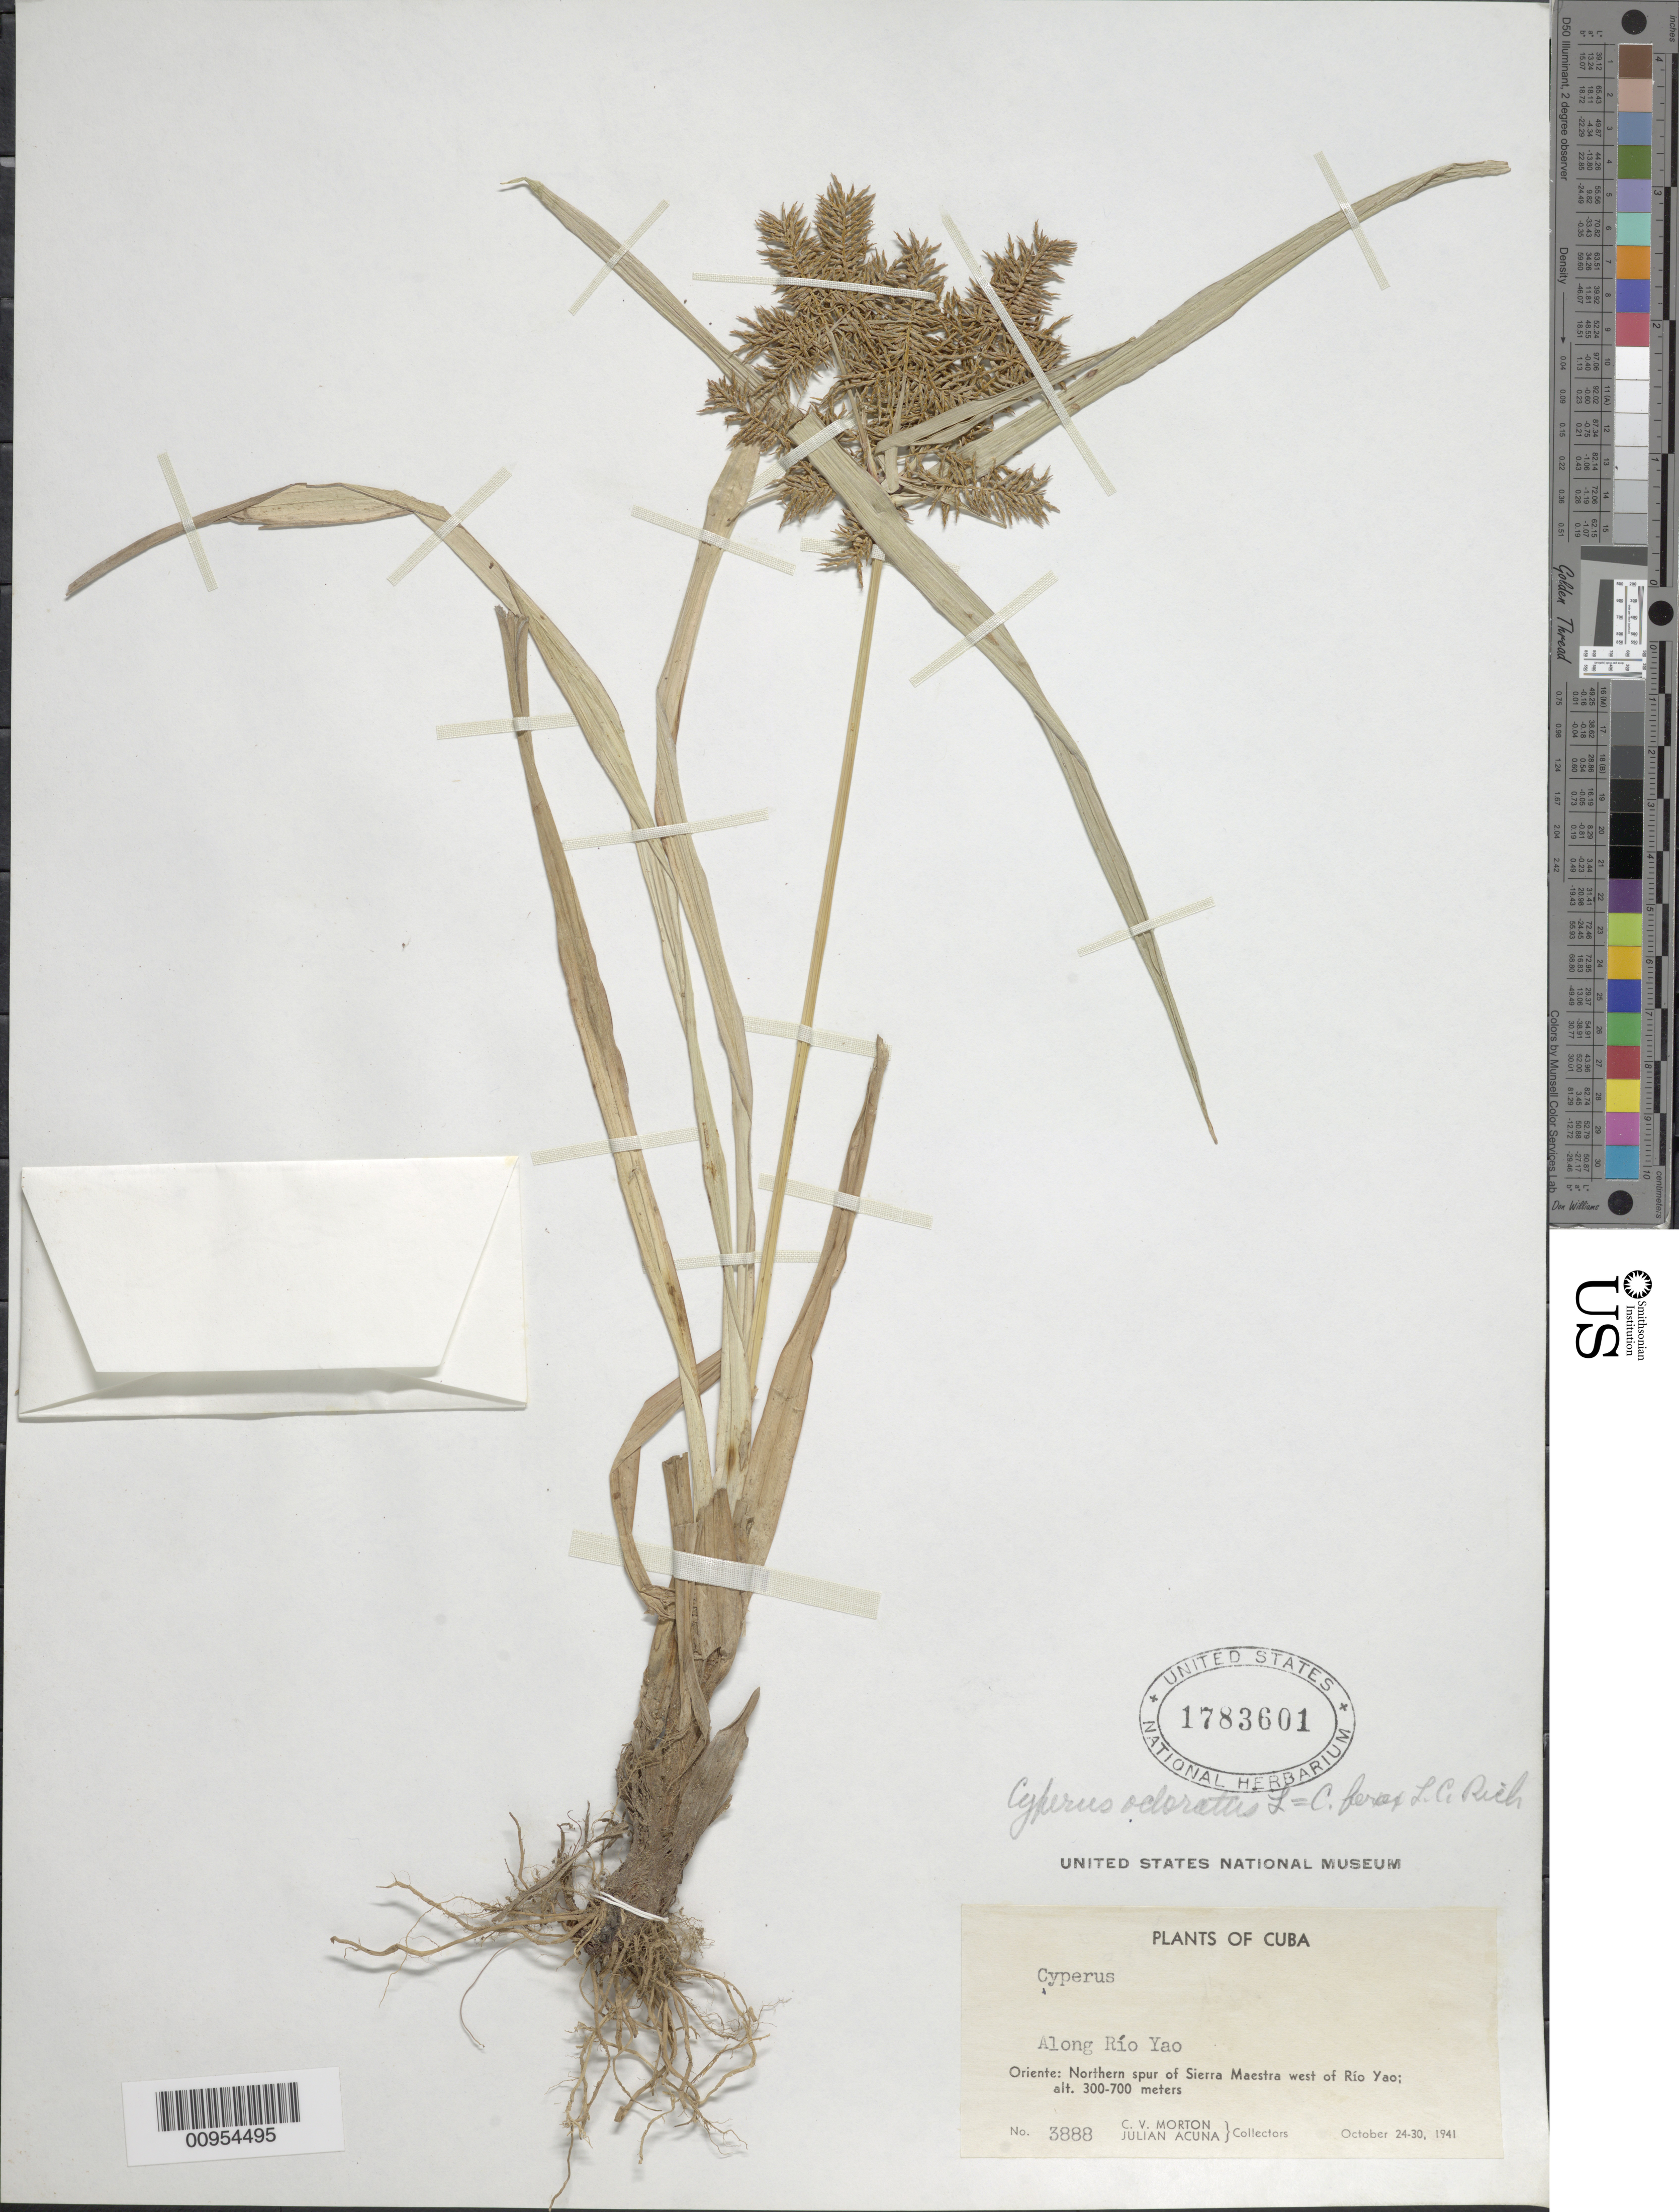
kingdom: Plantae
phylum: Tracheophyta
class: Liliopsida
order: Poales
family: Cyperaceae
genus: Cyperus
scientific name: Cyperus odoratus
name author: L.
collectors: C. V. Morton & J. Acuña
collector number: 3888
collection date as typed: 24 Oct 1941 to 30 Oct 1941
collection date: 1941-10-24/1941-10-30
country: Cuba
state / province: Oriente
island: Cuba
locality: Northern spur of Sierra Maestra, W of Río Yao, along Río Yao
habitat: Along rio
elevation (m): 300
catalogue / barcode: US 1783601